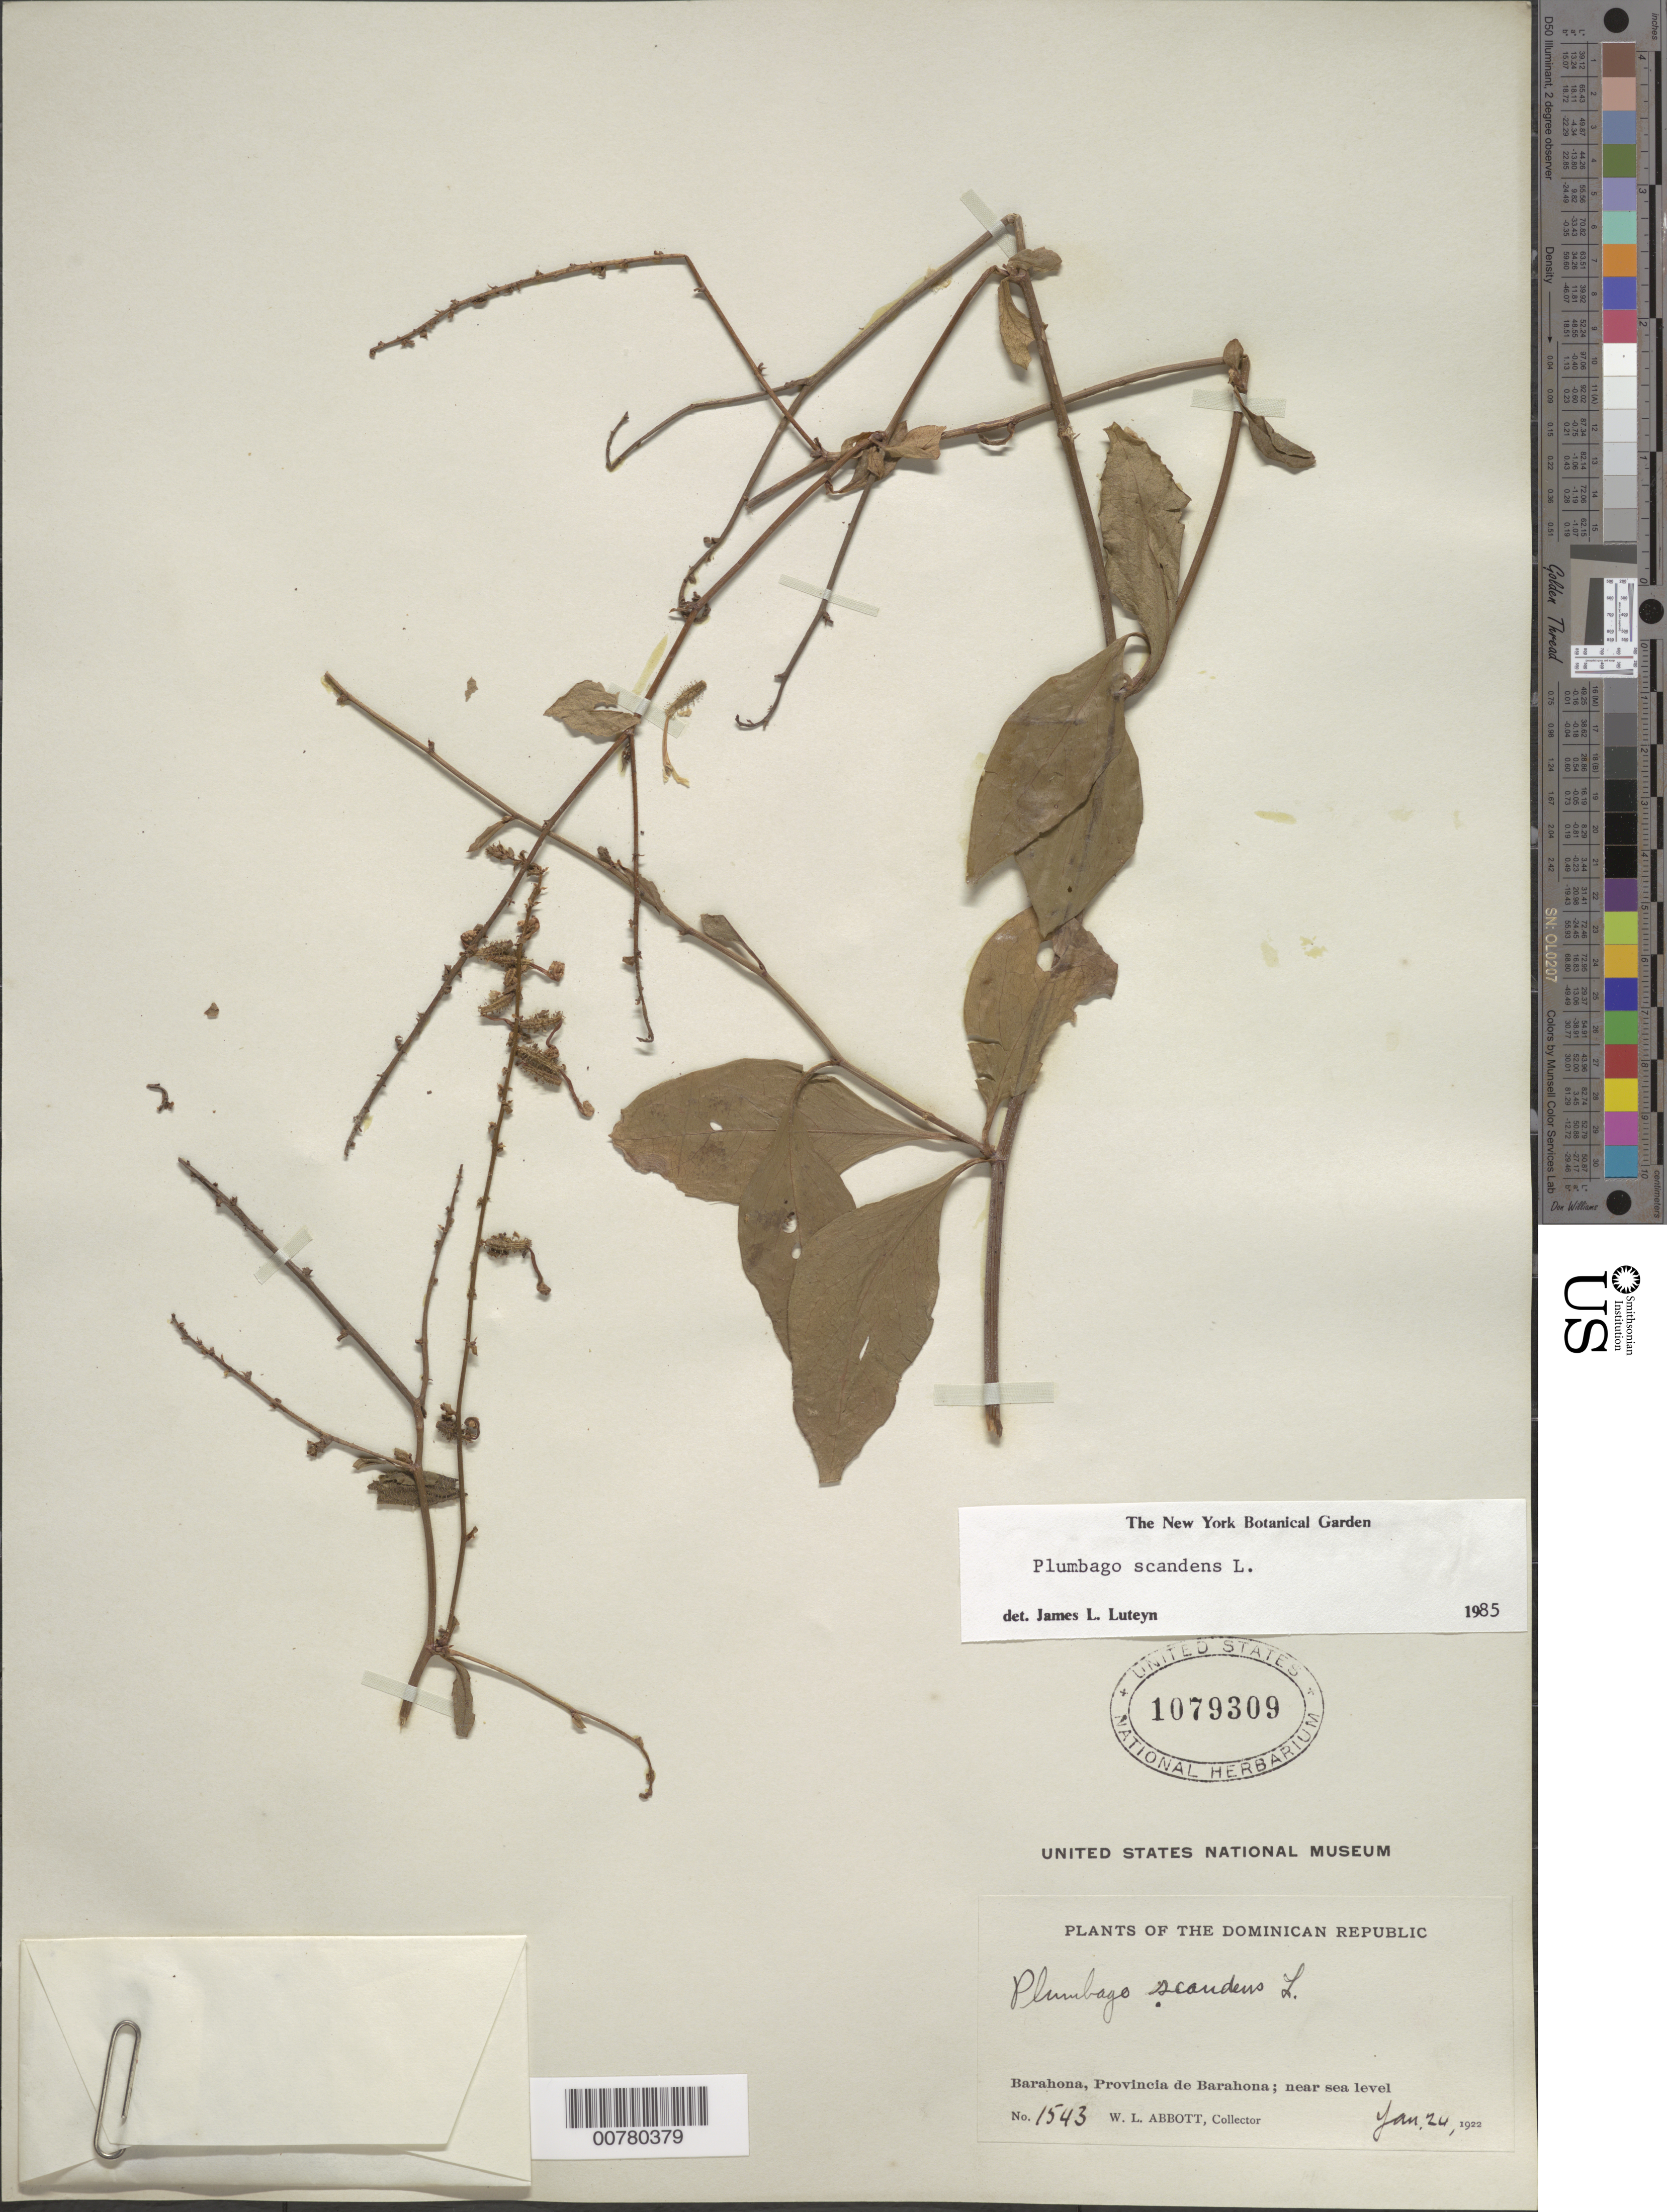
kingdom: Plantae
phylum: Tracheophyta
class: Magnoliopsida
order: Caryophyllales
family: Plumbaginaceae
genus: Plumbago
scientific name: Plumbago scandens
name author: L.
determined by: Luteyn, J. L.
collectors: W. L. Abbott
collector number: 1543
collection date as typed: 24 Jan 1922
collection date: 1922-01-24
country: Dominican Republic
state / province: Barahona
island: Hispaniola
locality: Barahona.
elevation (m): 0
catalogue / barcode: US 1079309